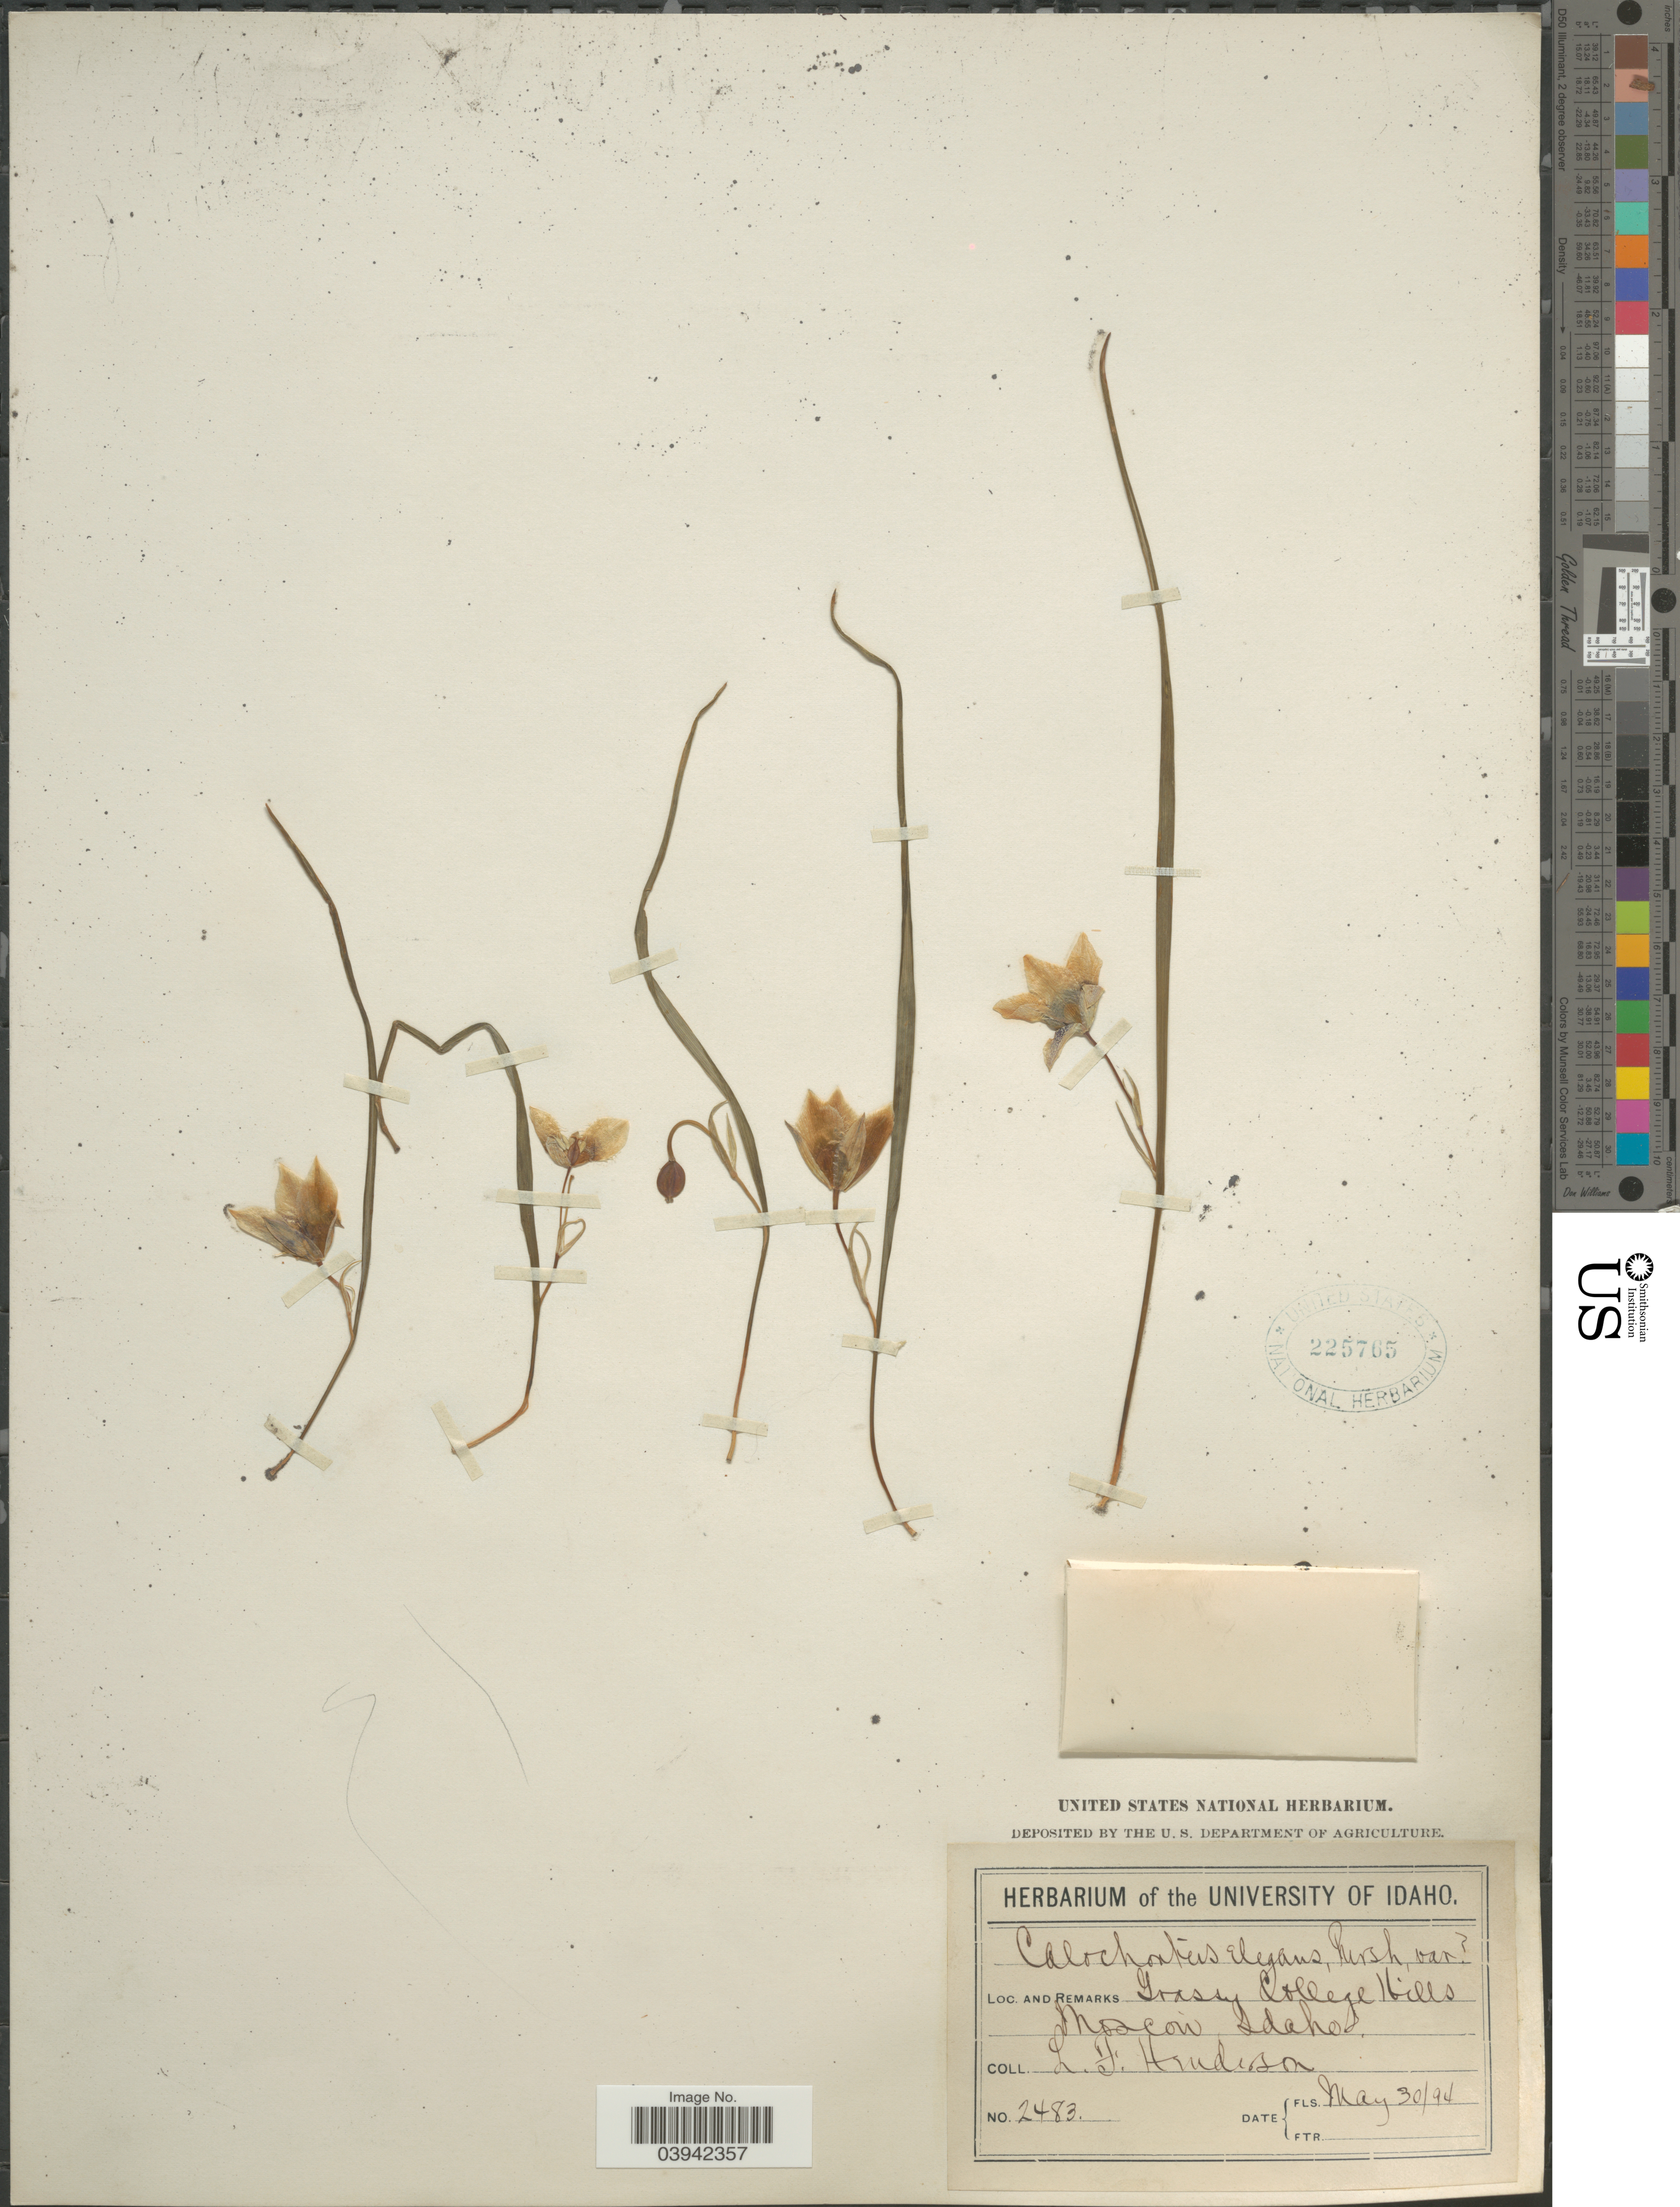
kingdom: Plantae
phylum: Tracheophyta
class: Liliopsida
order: Liliales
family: Liliaceae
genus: Calochortus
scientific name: Calochortus elegans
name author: Pursh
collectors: L. Henderson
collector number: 2483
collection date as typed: Transcribed d/m/y: 30/5/94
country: United States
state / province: Idaho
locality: Grassy College Hills. Moscow.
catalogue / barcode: US 225765